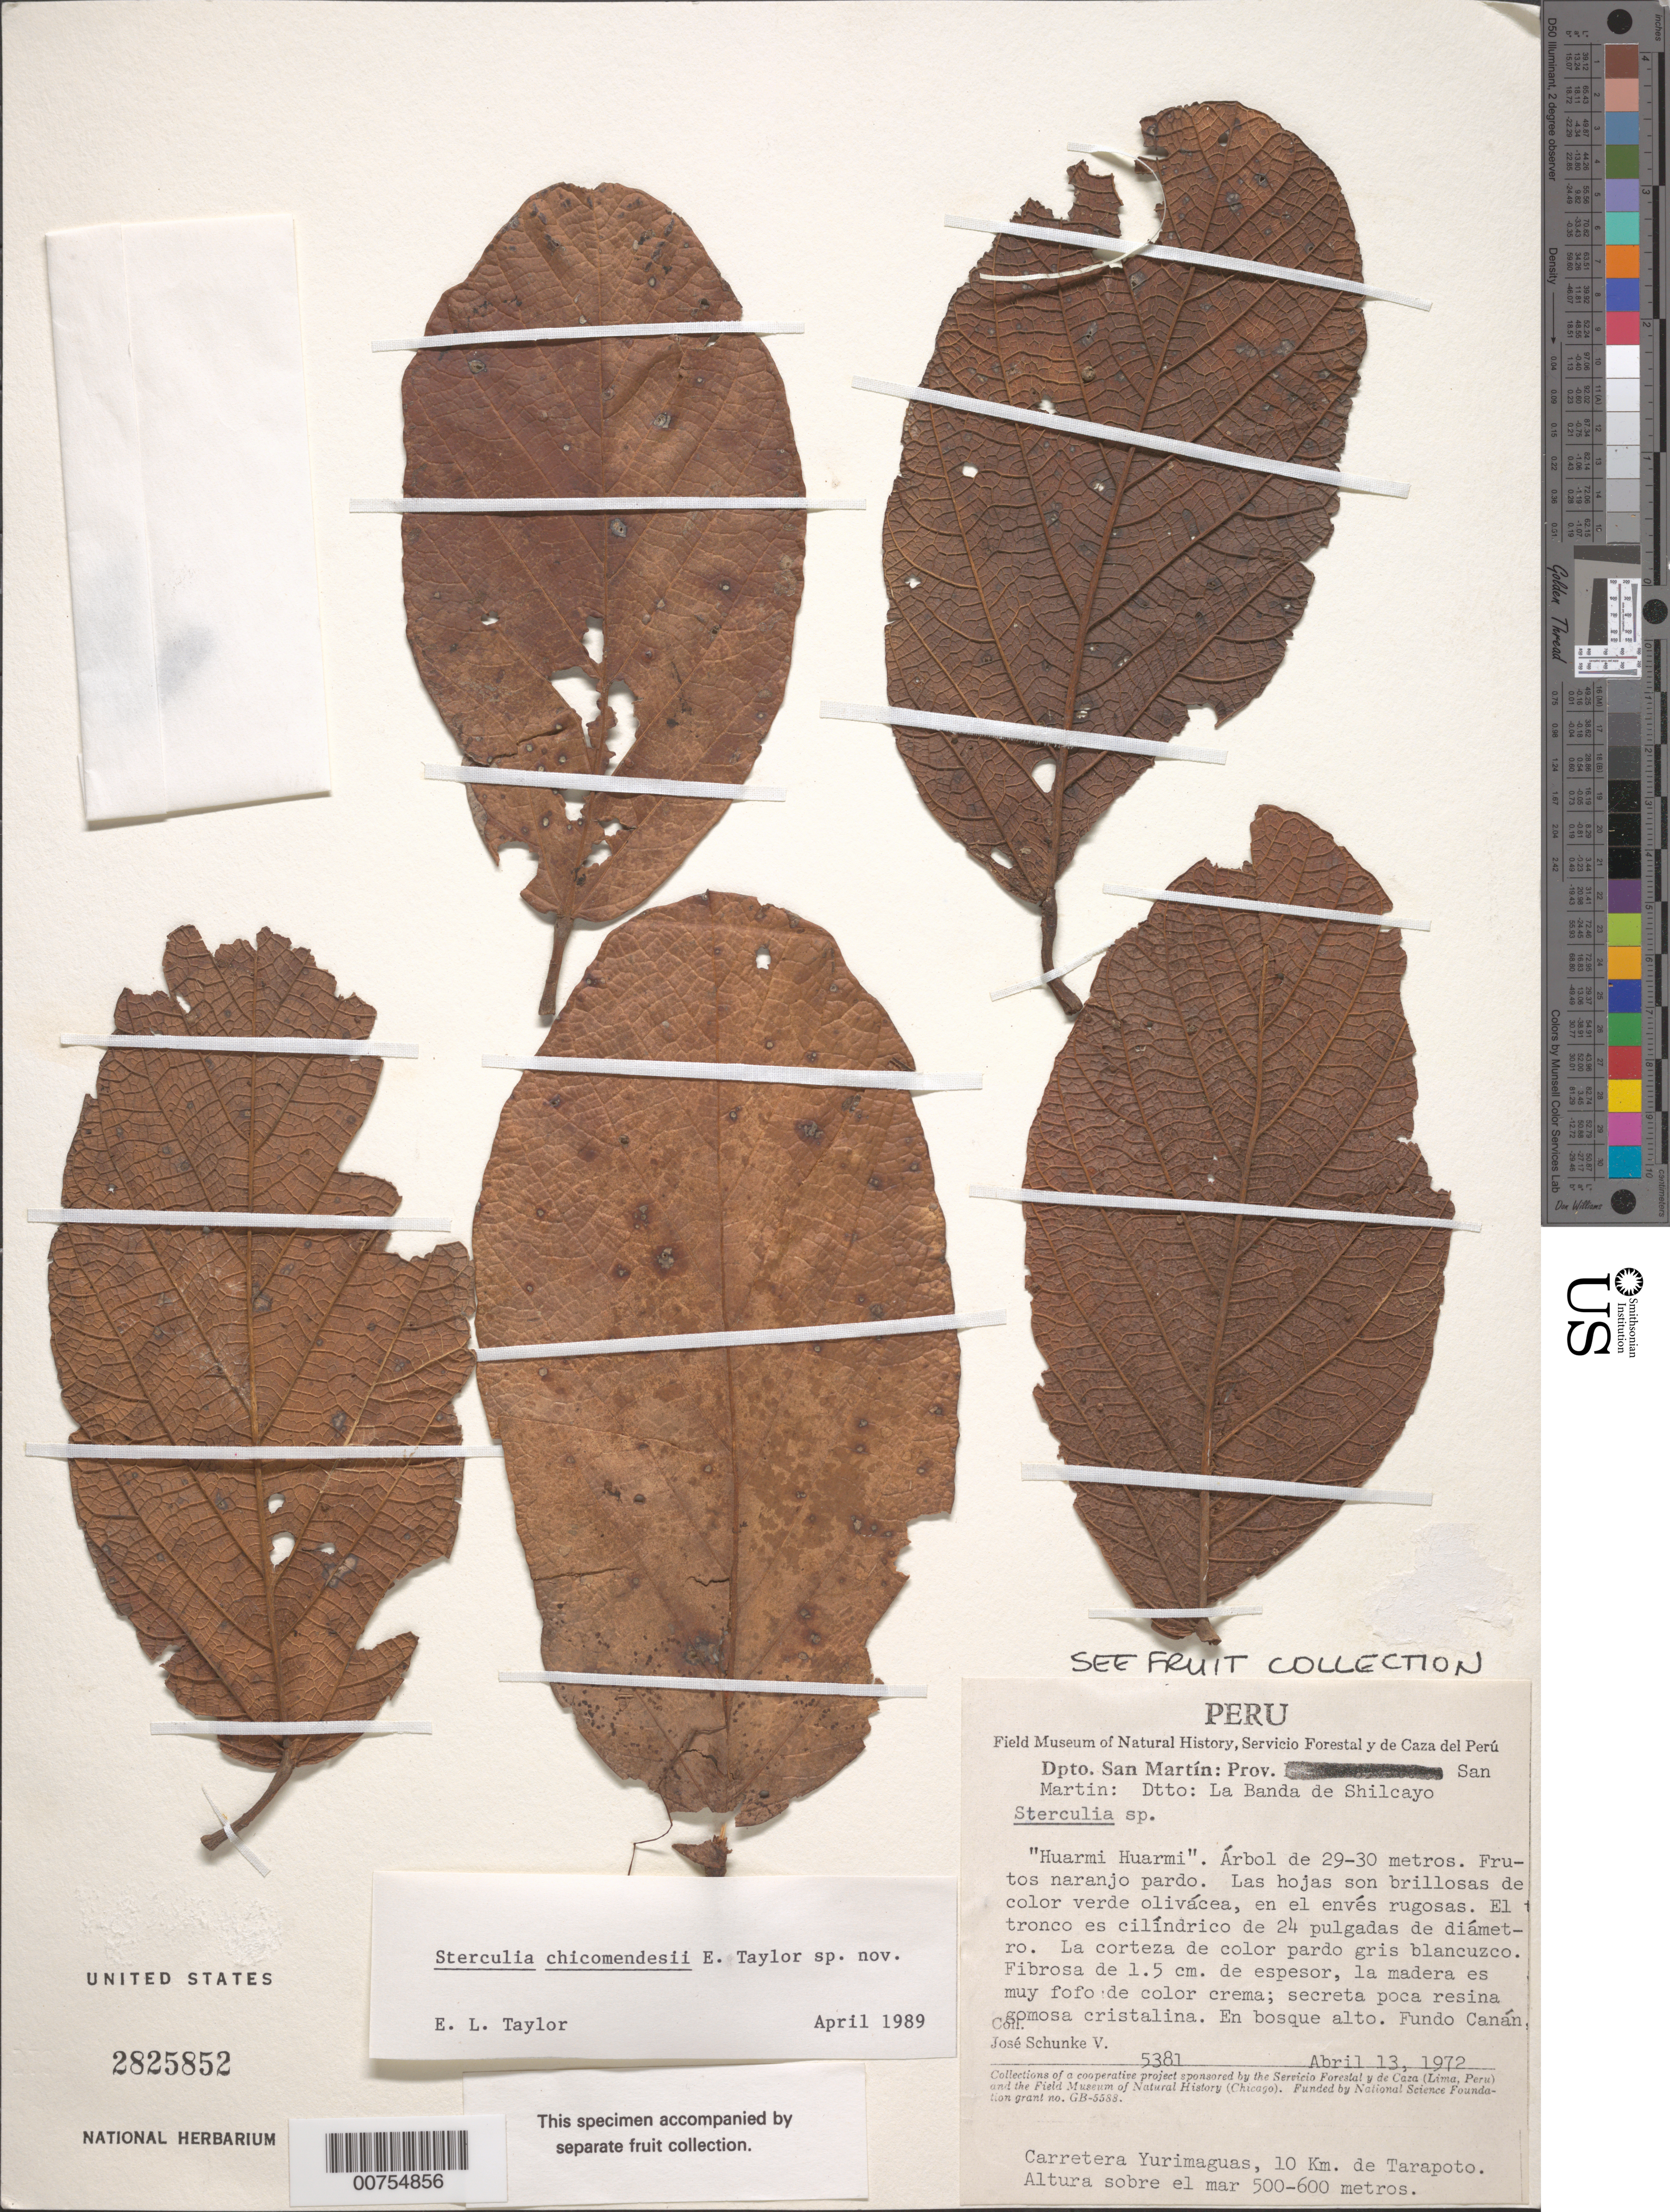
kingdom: Plantae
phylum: Tracheophyta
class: Magnoliopsida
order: Malvales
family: Malvaceae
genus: Sterculia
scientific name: Sterculia chicomendesii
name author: E.L. Taylor ex Colli-Silva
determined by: Dorr, Laurence J., Curator (BOT), Smithsonian Institution - National Museum of Natural History (UNITED STATES)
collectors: J. Schunke Vigo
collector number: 5381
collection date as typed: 13 Apr 1972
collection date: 1972-04-13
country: Peru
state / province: San Martín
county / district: San Martín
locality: Dtto. La Banda de Shilcayo. Carretera Yurimaguas, 10 km. de Tarapoto.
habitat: Bosque alto.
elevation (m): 500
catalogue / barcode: US 2825852